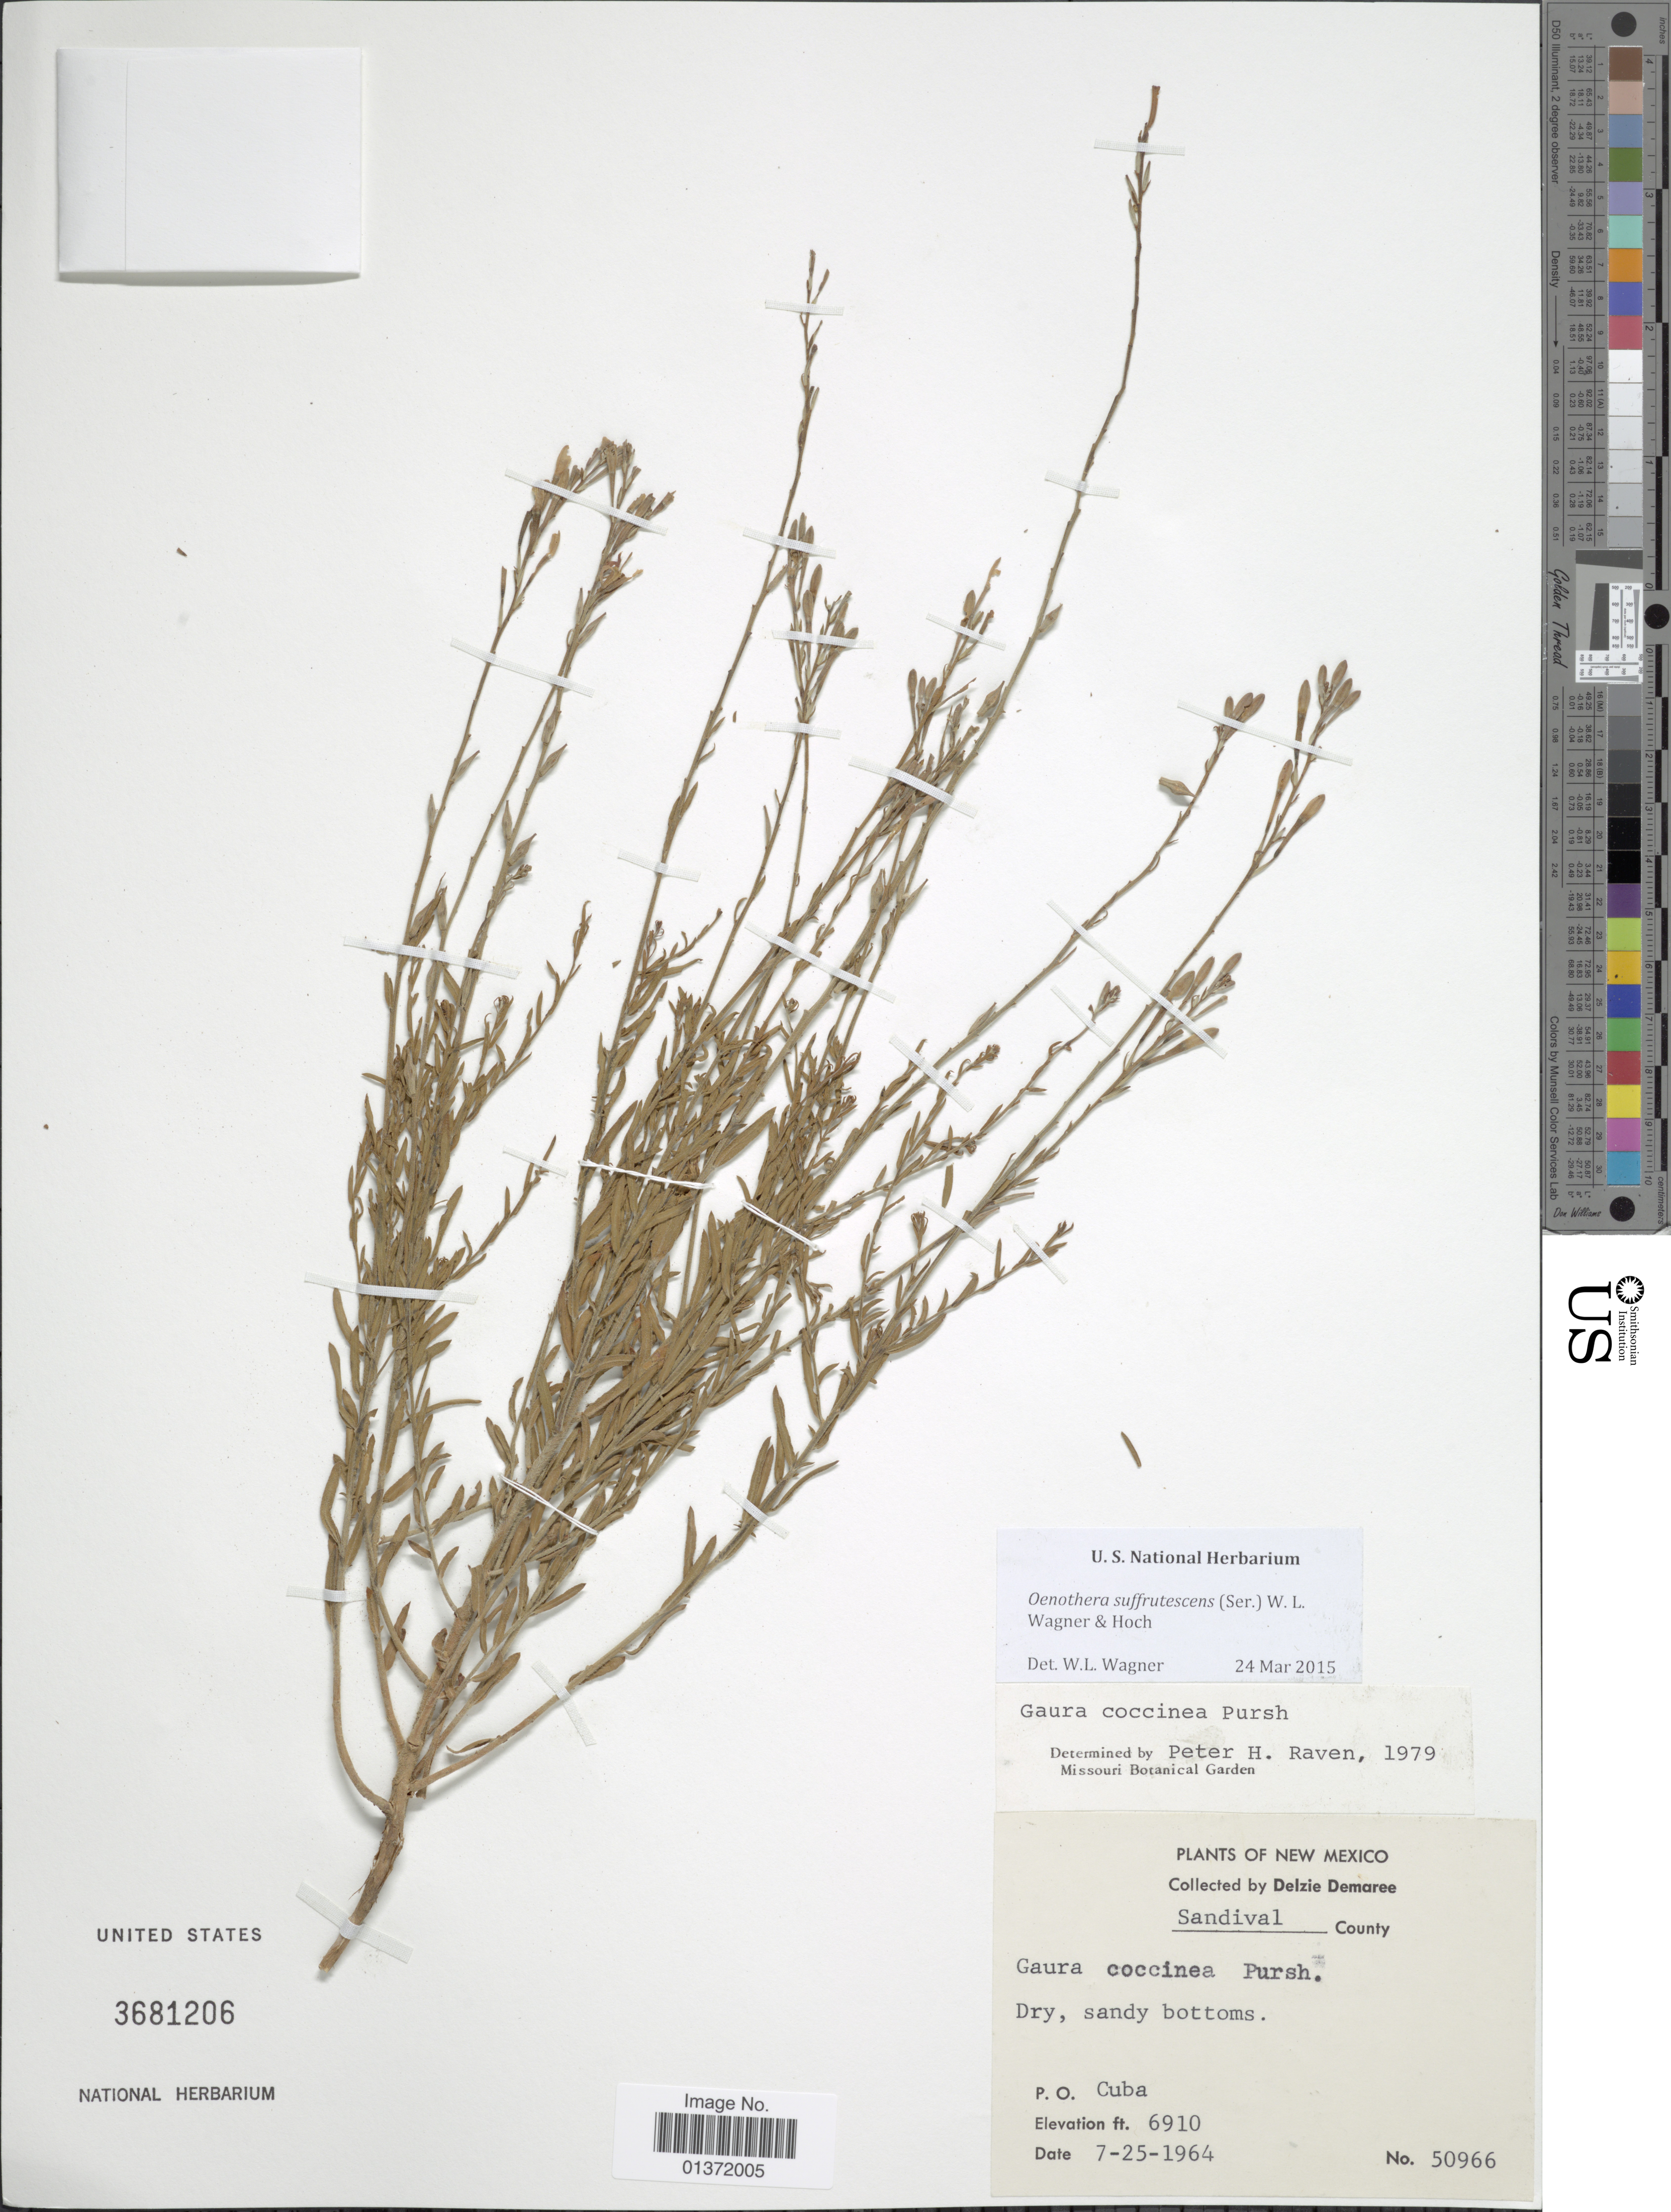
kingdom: Plantae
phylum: Tracheophyta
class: Magnoliopsida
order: Myrtales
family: Onagraceae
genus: Oenothera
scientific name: Oenothera suffrutescens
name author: (Ser.) W.L. Wagner & Hoch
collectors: D. Demaree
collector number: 50966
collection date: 1964-07-25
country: United States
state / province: New Mexico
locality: Sandival County, P.O. Cuba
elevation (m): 2106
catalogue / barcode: US 3681206